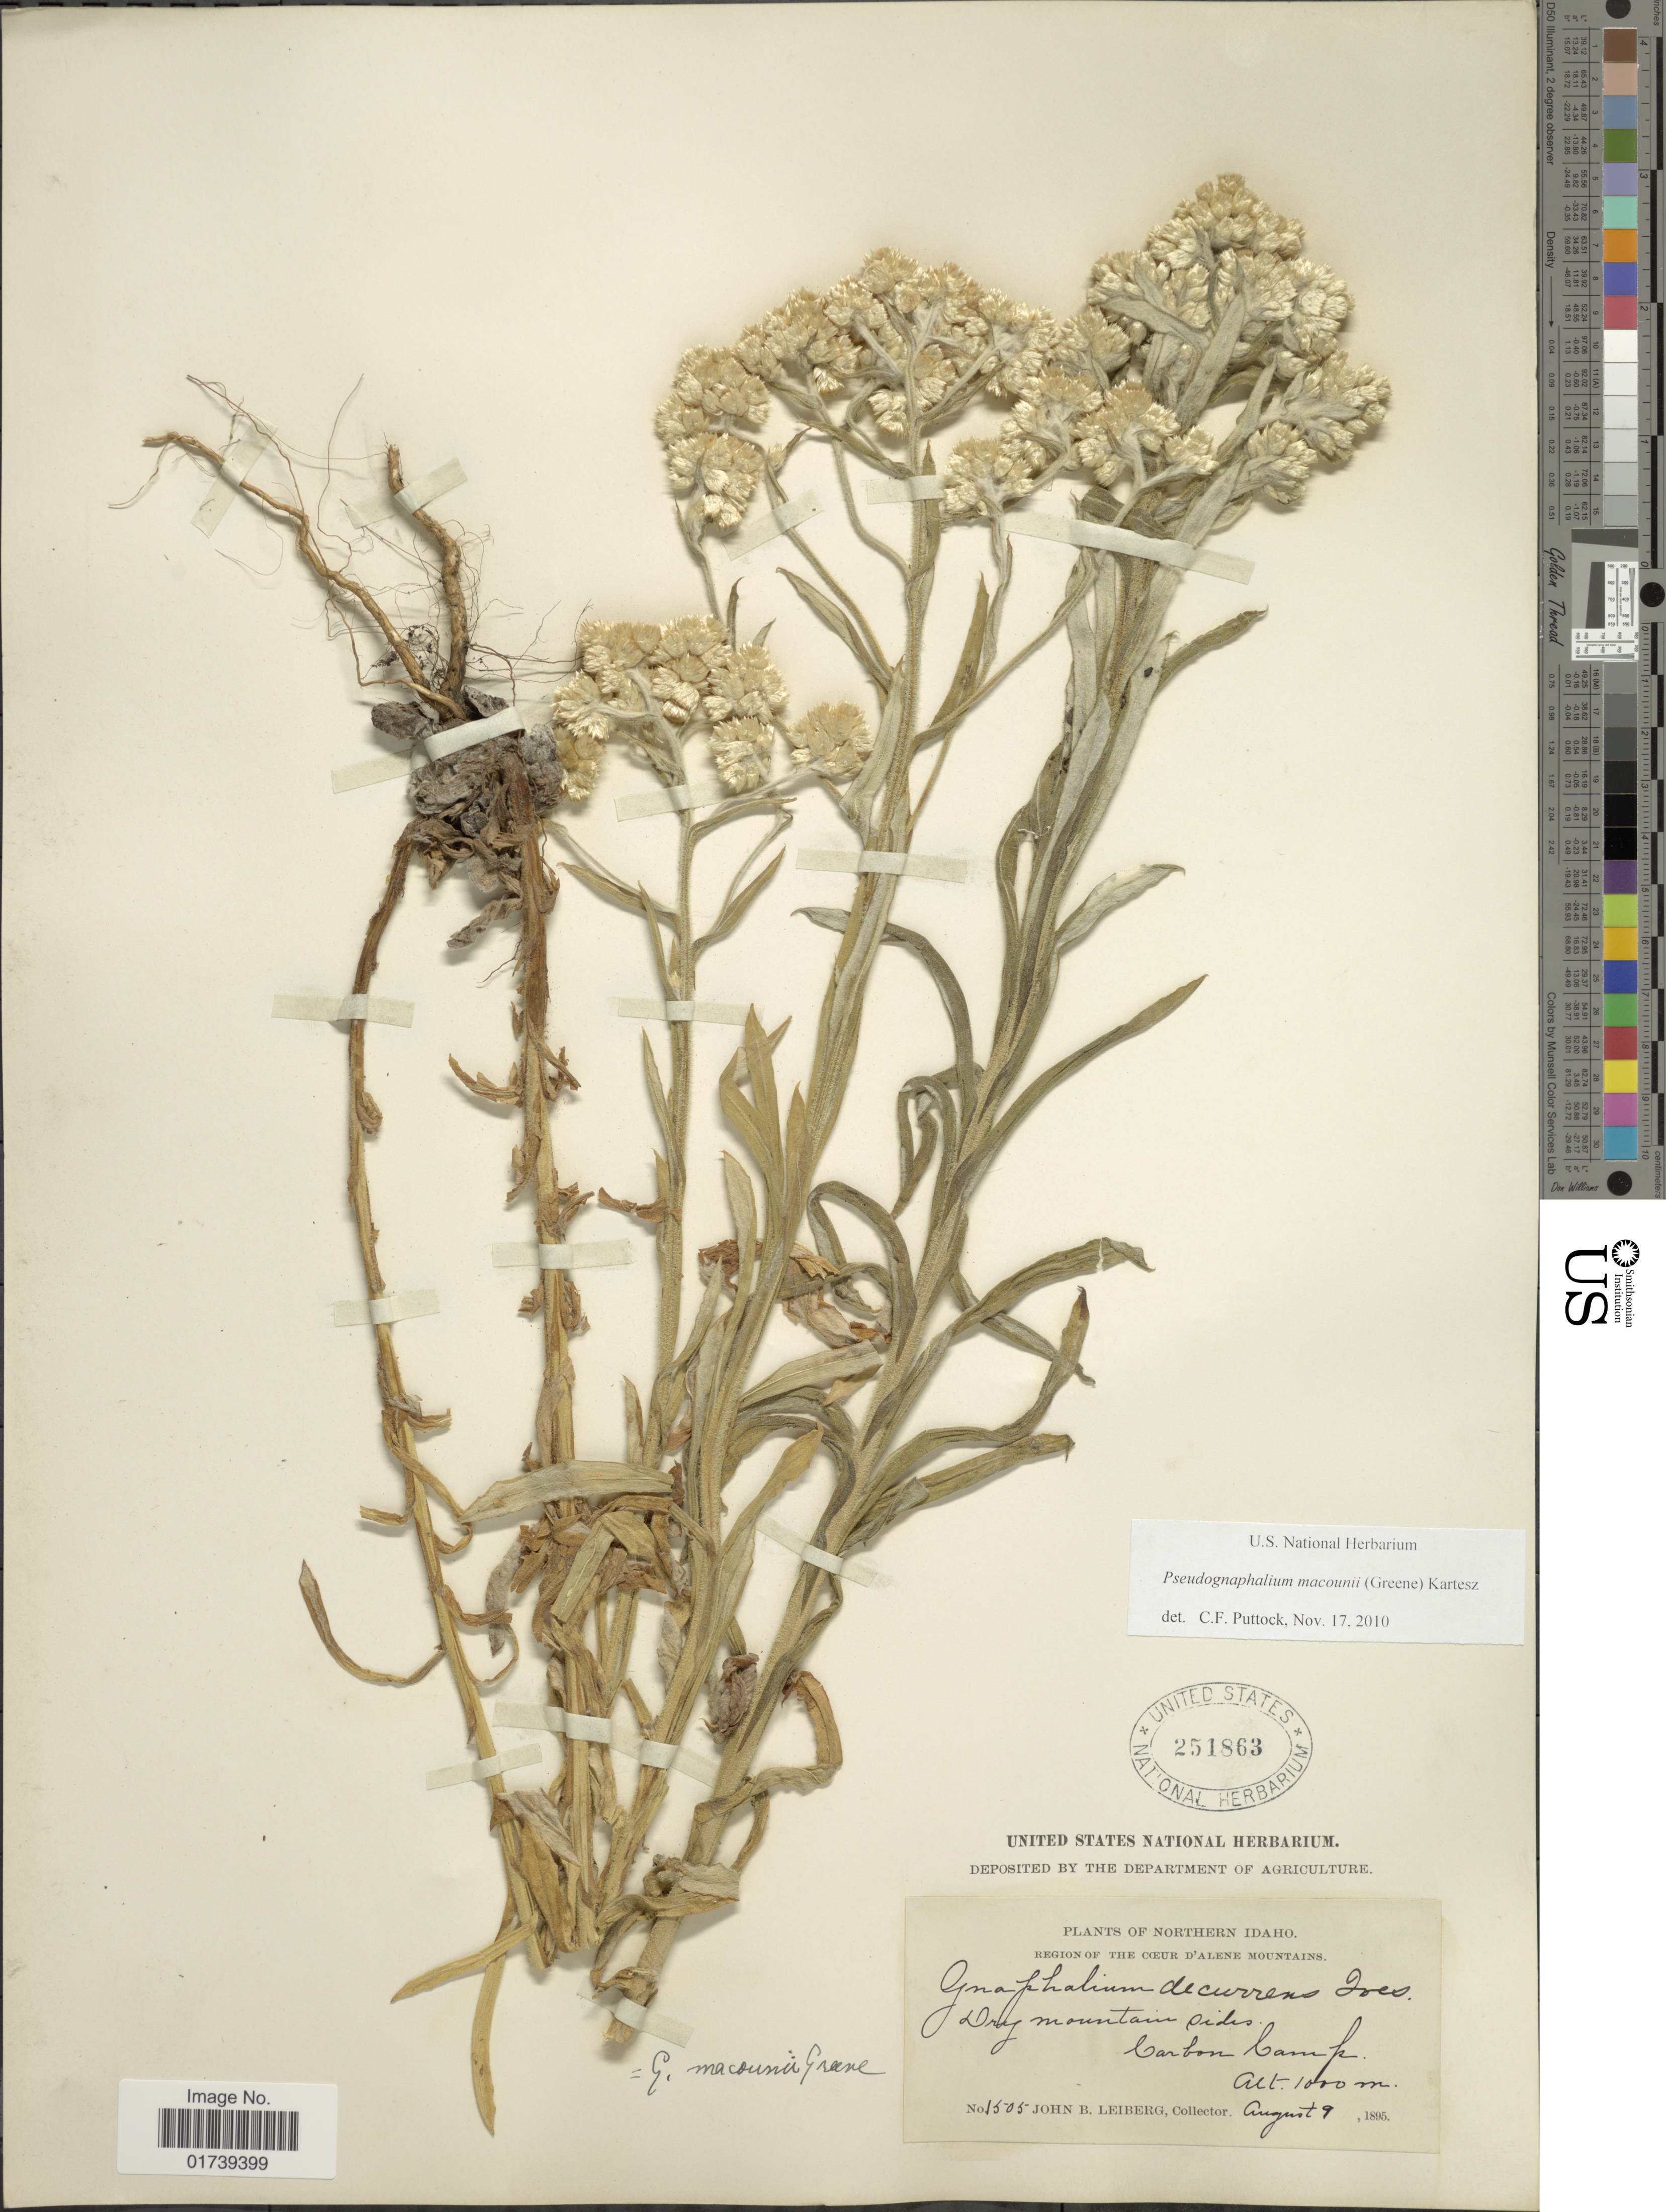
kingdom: Plantae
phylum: Tracheophyta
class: Magnoliopsida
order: Asterales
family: Asteraceae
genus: Pseudognaphalium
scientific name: Pseudognaphalium macounii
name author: (Greene) Kartesz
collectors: J. B. Leiberg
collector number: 1505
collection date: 1895-08-09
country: United States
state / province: Idaho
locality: Northern Idaho, Region of the Coeur D'Alene Mountains, Carbon Camp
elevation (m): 1000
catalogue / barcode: US 251863